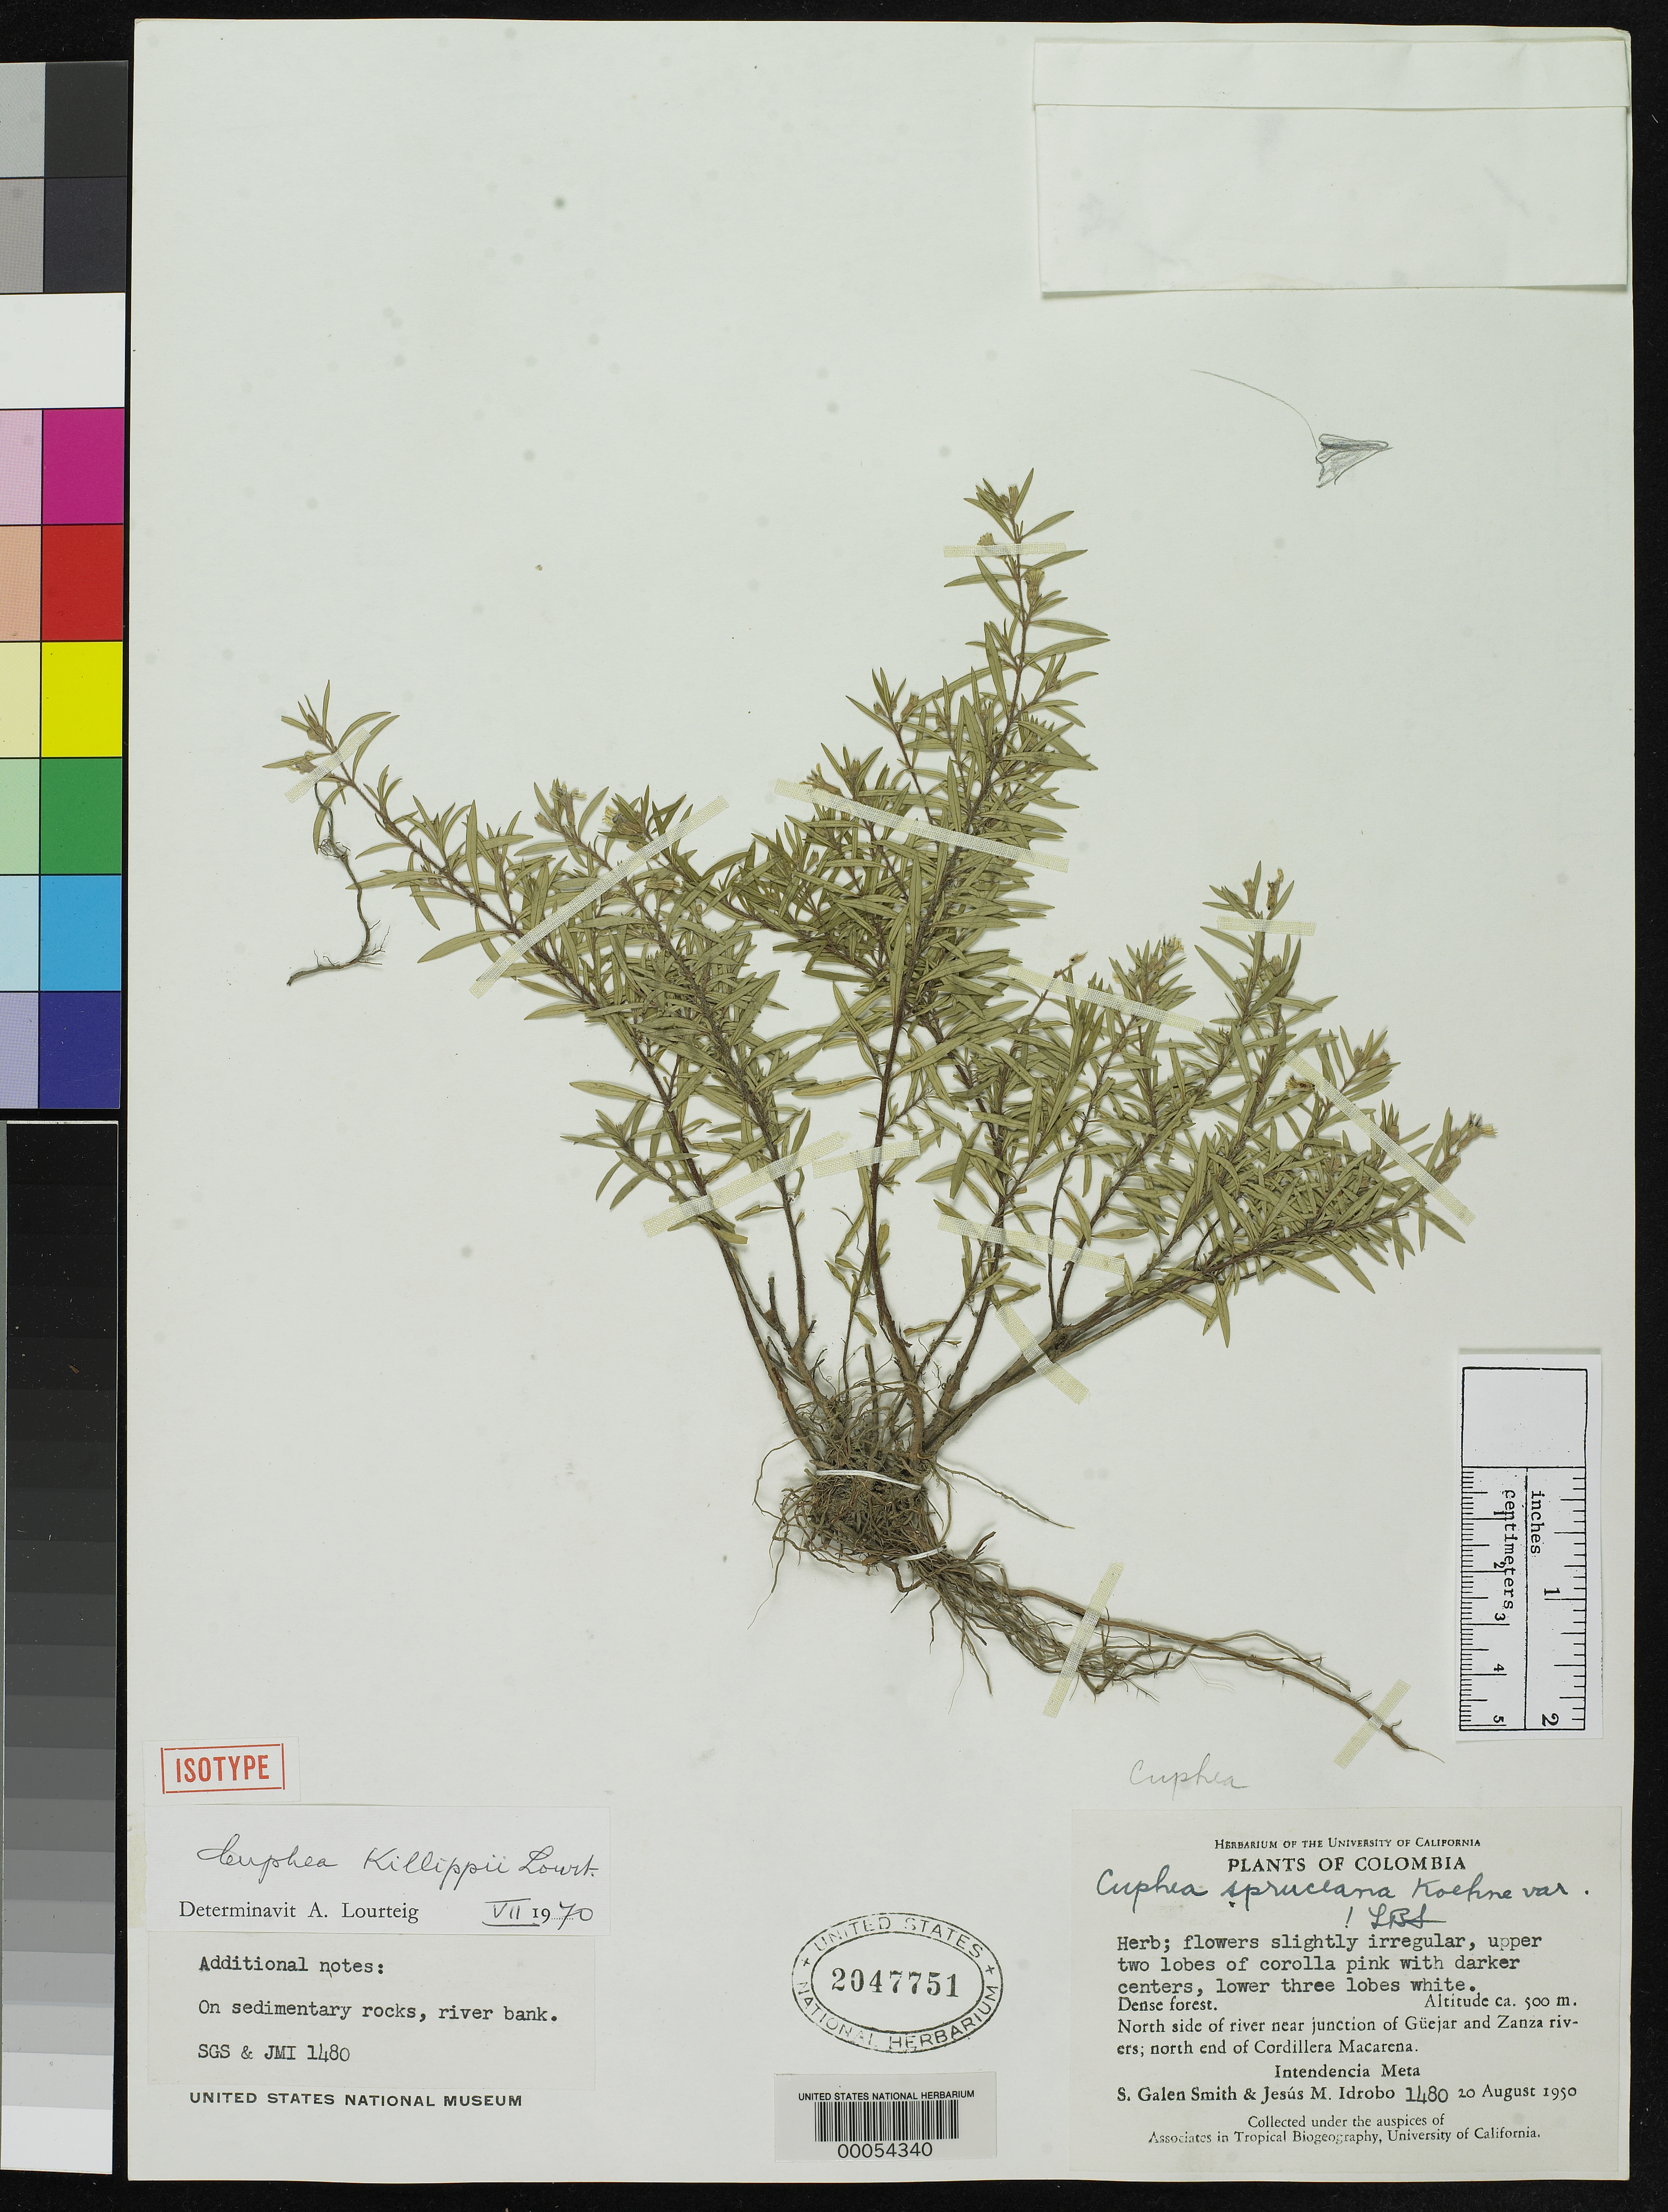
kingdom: Plantae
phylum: Tracheophyta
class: Magnoliopsida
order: Myrtales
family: Lythraceae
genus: Cuphea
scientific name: Cuphea killipii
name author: Lourteig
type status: Isotype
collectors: S. G. Smith & J. M. Idrobo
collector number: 1480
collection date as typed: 20 Aug 1950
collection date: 1950-08-20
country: Colombia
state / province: Meta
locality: N side of river near junction of Guejar and Zanza Rivers, N end of Cordillera Macarena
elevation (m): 500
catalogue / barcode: US 2047751